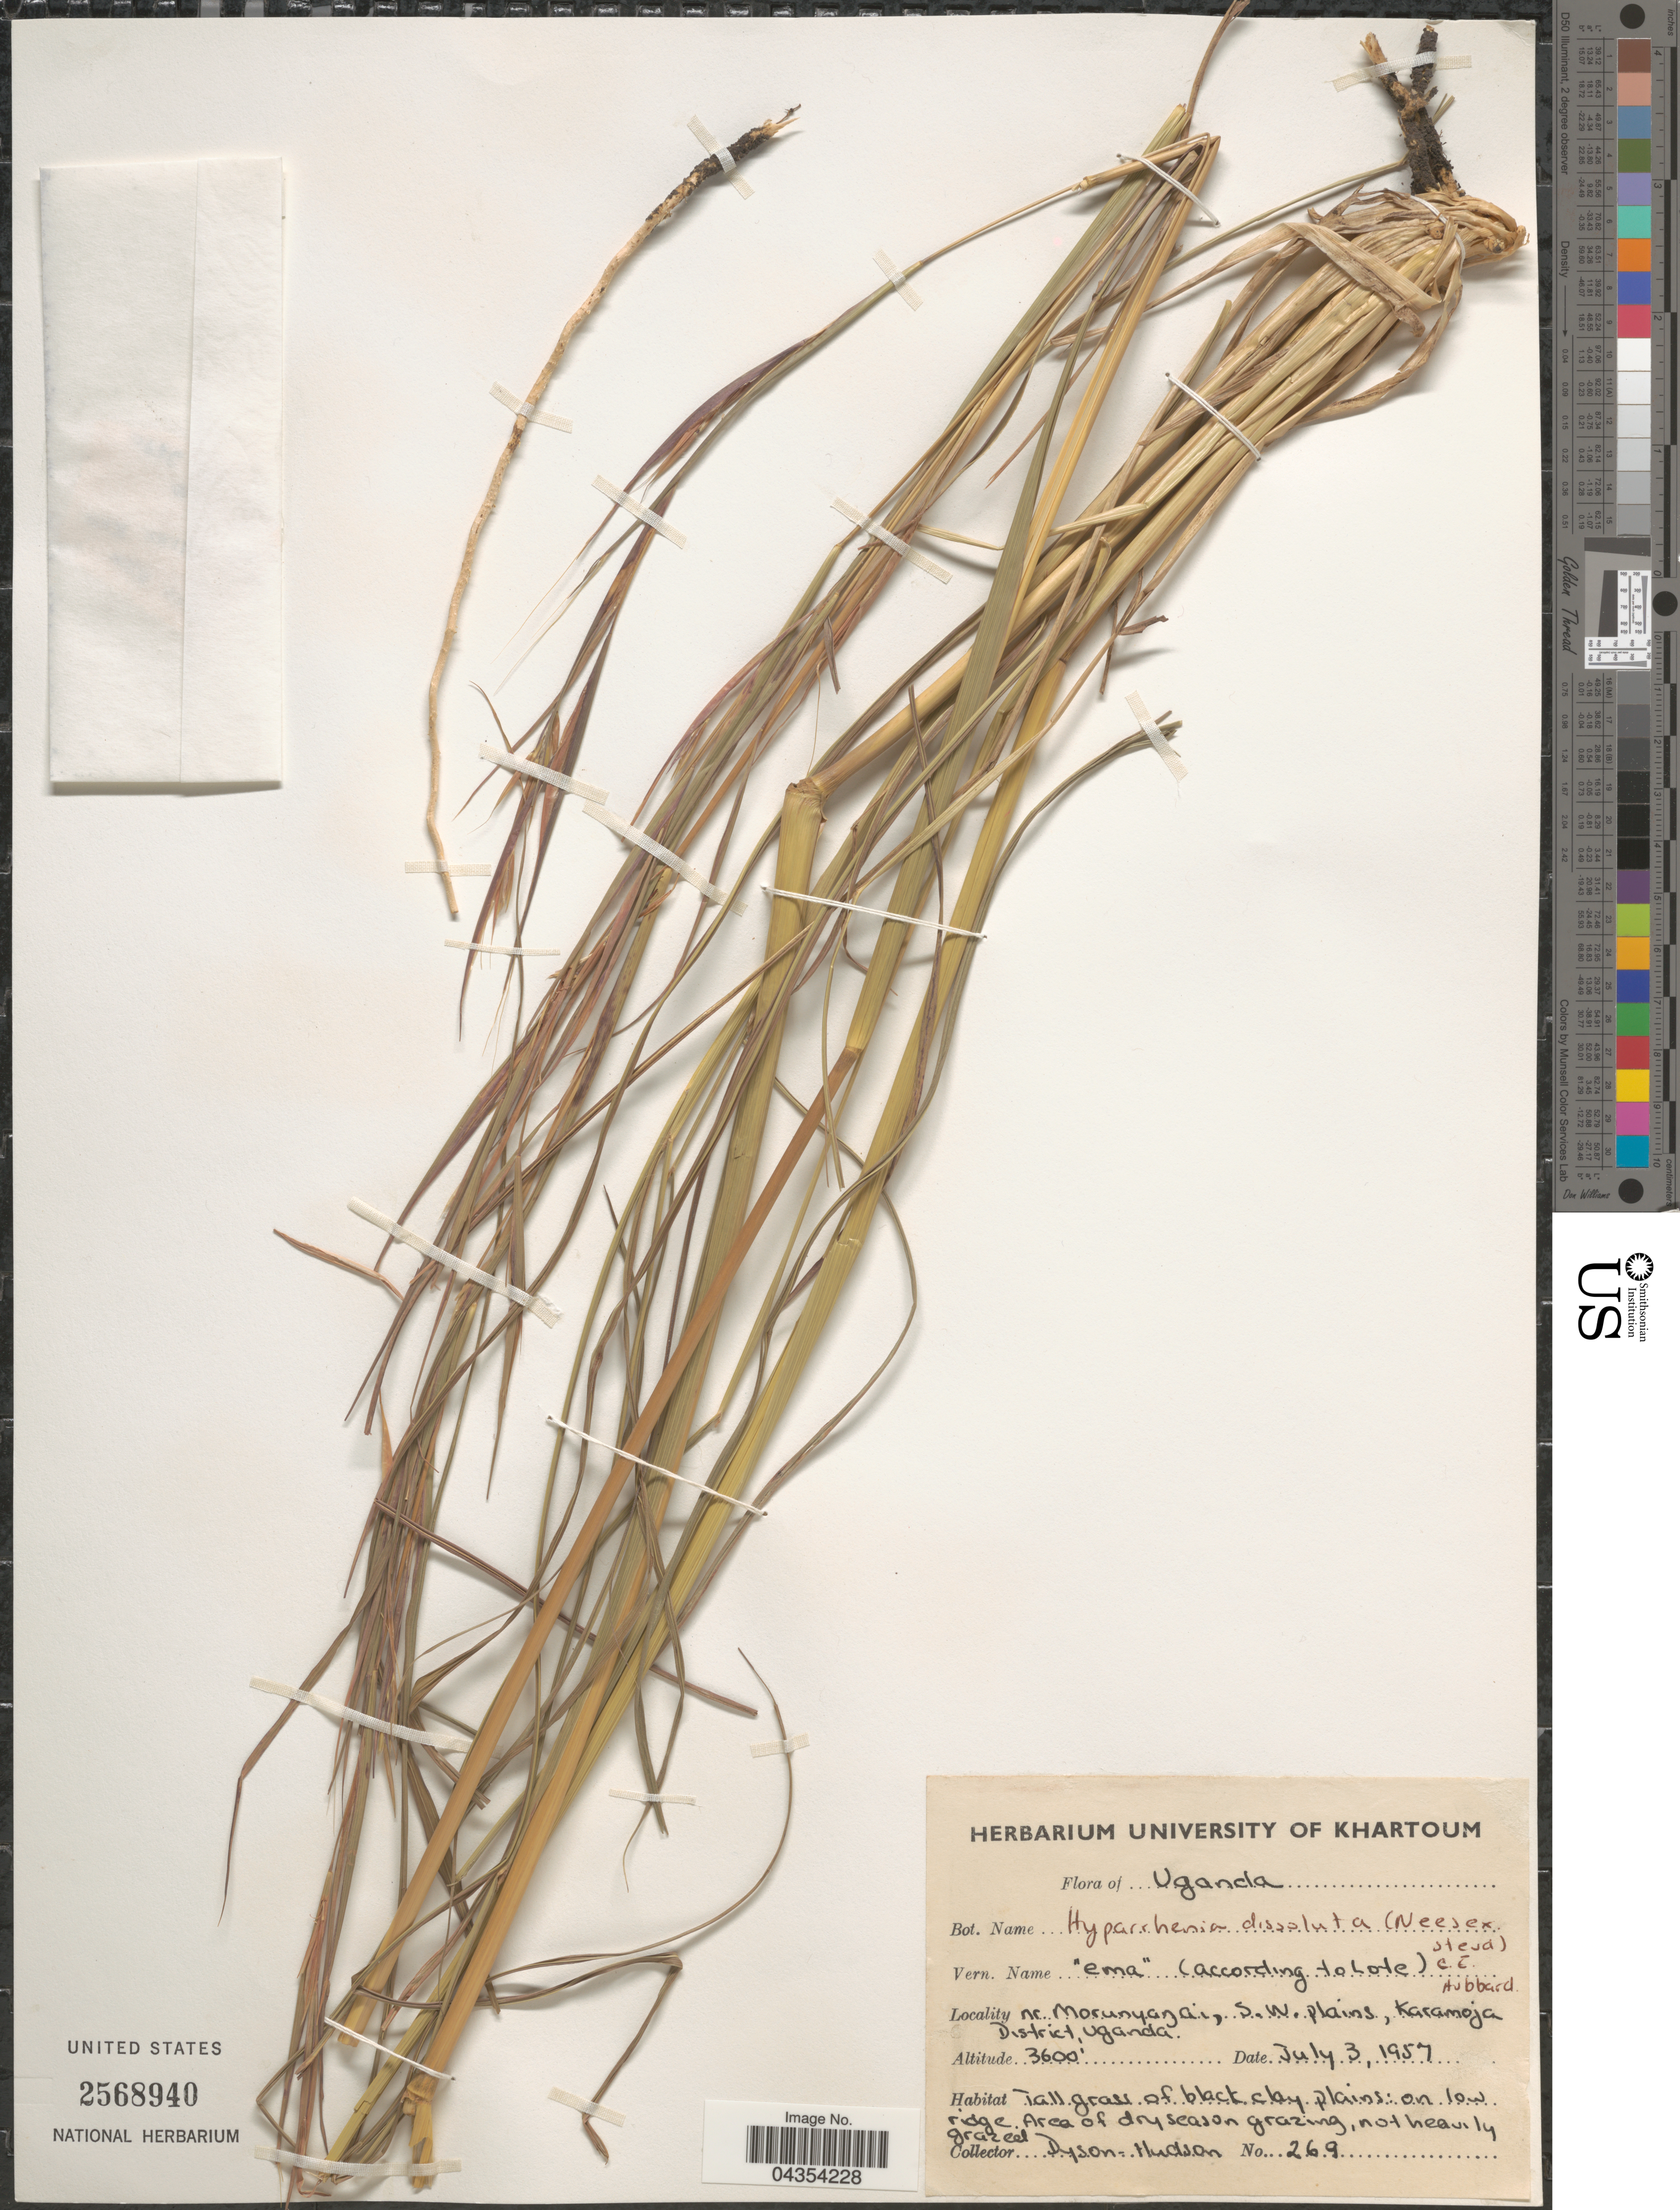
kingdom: Plantae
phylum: Tracheophyta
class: Liliopsida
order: Poales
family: Poaceae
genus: Hyperthelia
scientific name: Hyperthelia dissoluta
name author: (Nees ex Steud.) Clayton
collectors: Dyson-Hudson, --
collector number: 269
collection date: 1957-07-03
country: Uganda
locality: Nr. Morunyanye, S.W. plains, Karamoja District.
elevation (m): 1097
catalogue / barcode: US 2568940